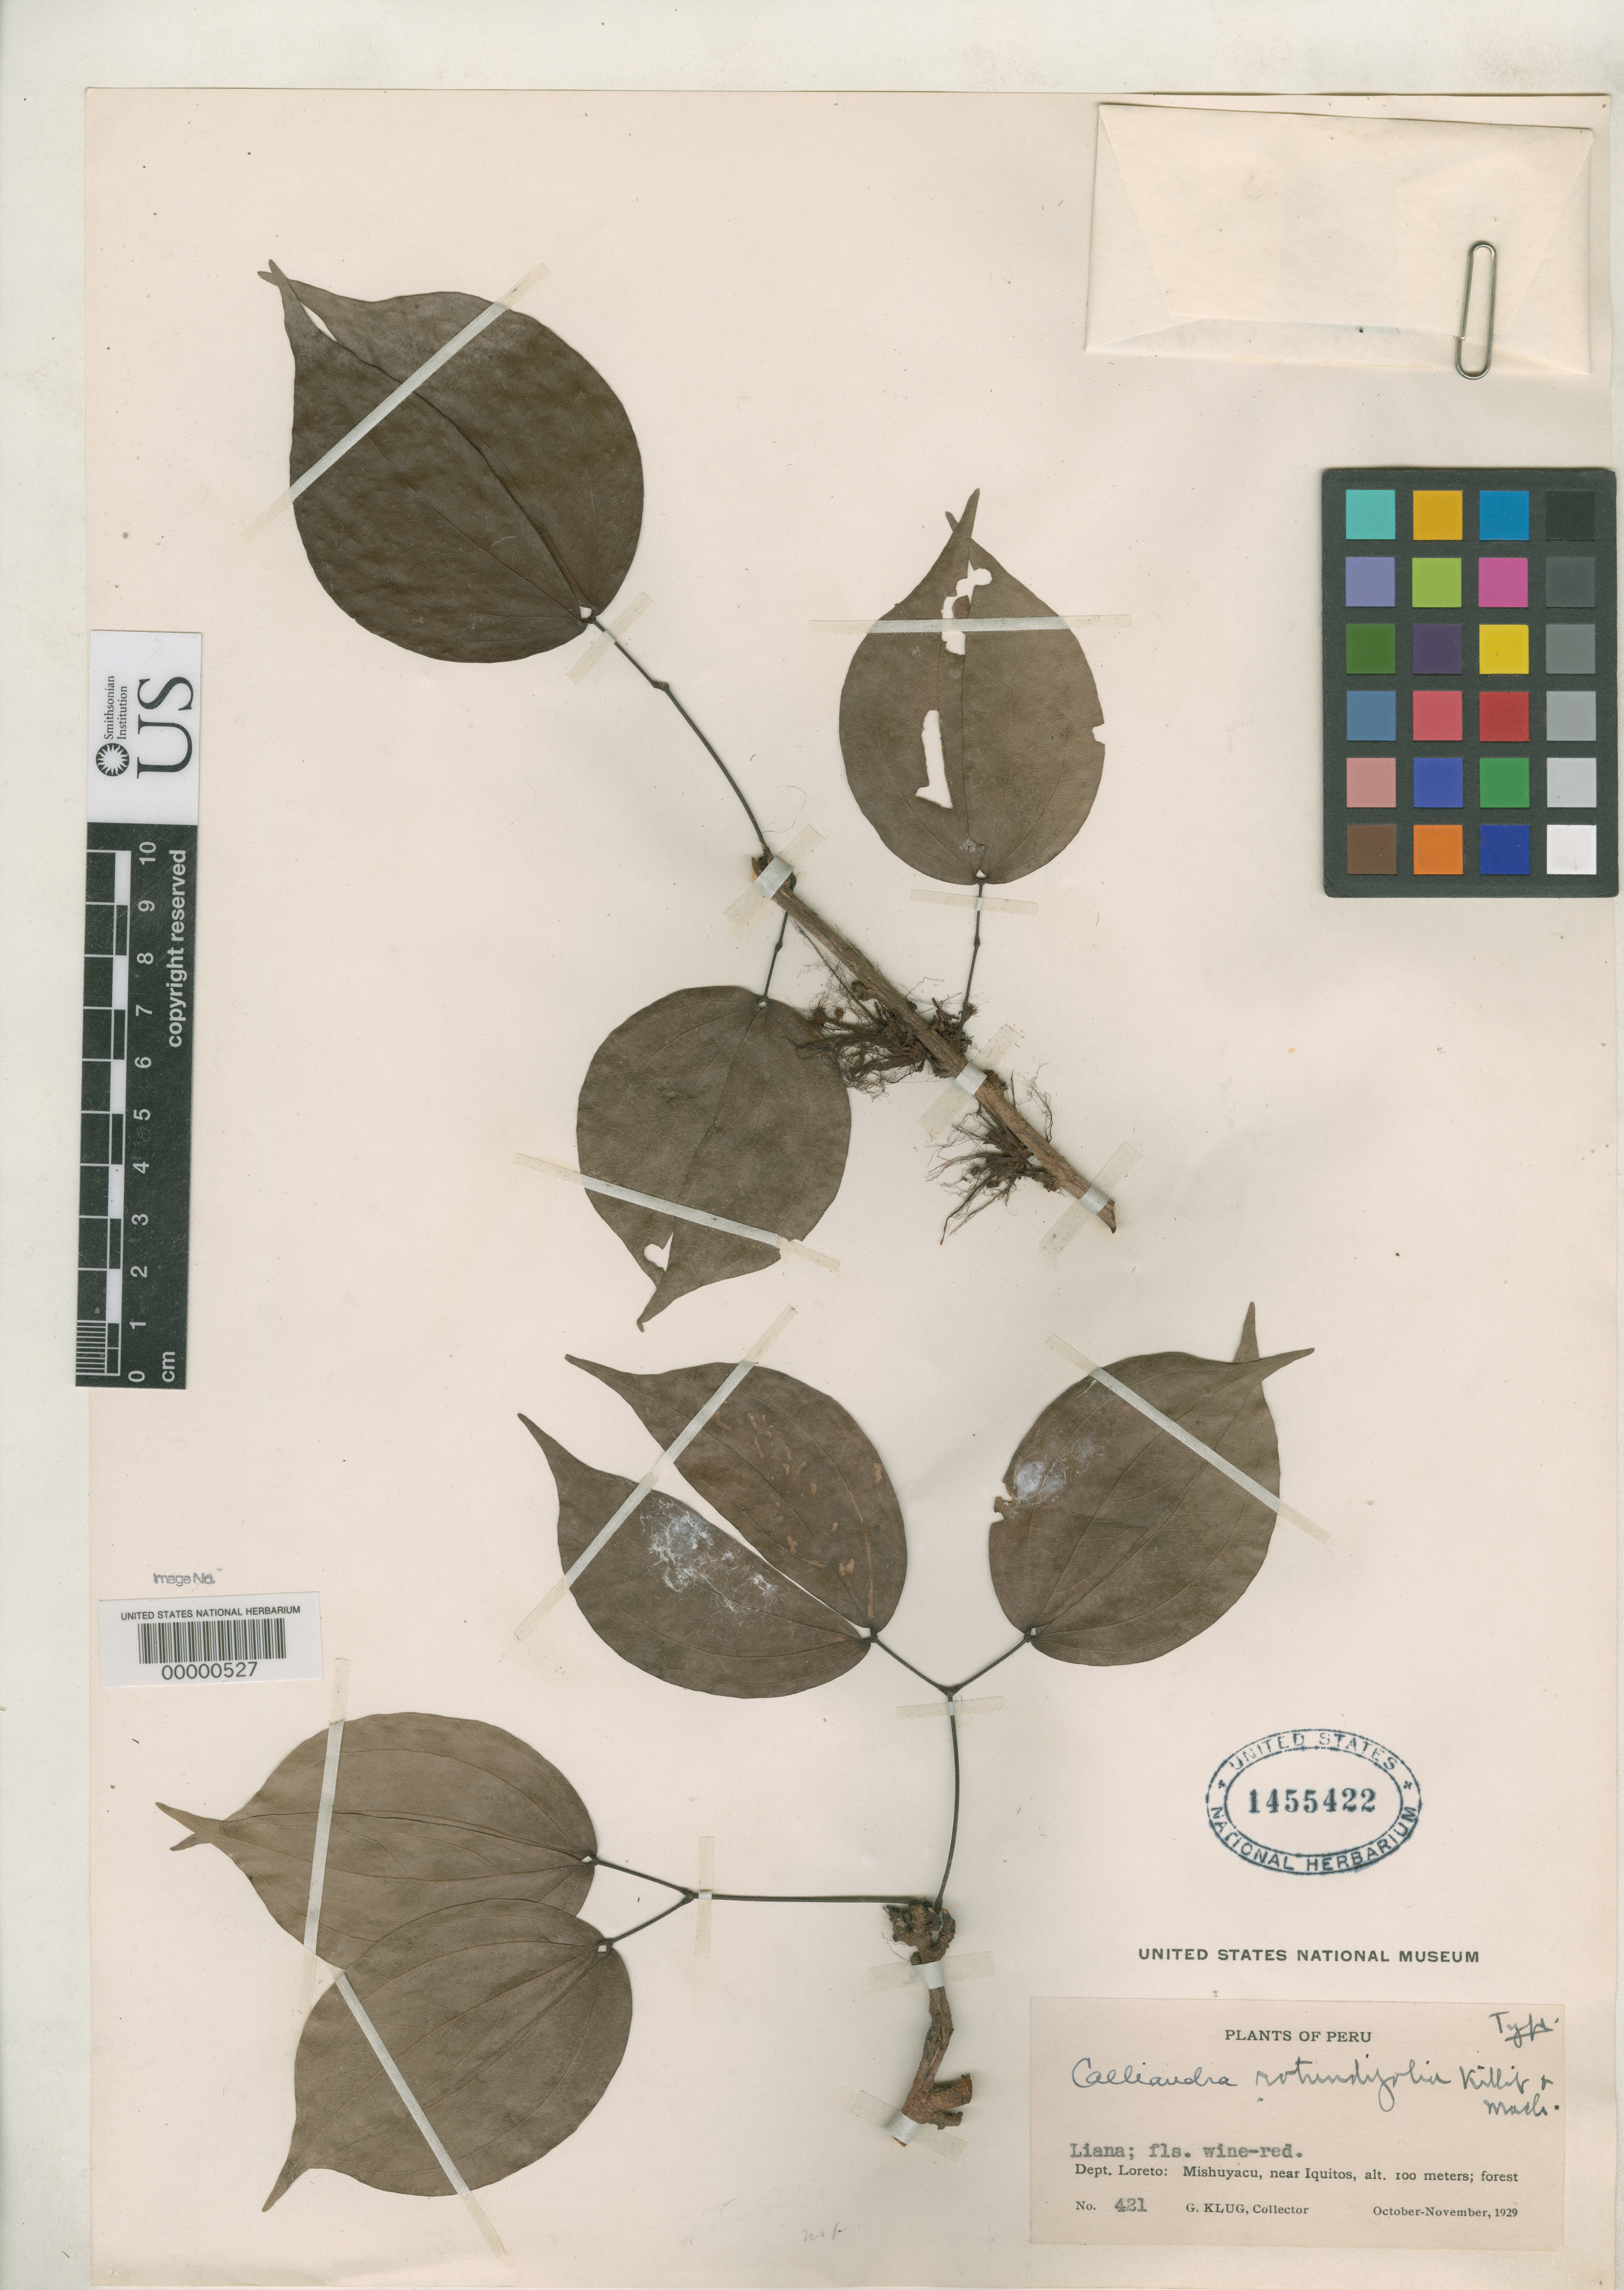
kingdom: Plantae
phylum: Tracheophyta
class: Magnoliopsida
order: Fabales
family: Fabaceae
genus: Calliandra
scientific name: Calliandra rotundifolia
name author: Killip & J.F. Macbr.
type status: Holotype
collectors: G. Klug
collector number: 421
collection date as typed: Oct 1929 to -- Nov 1929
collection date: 1929-10/1929-11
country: Peru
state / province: Loreto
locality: Iquitos.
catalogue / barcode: US 1455422